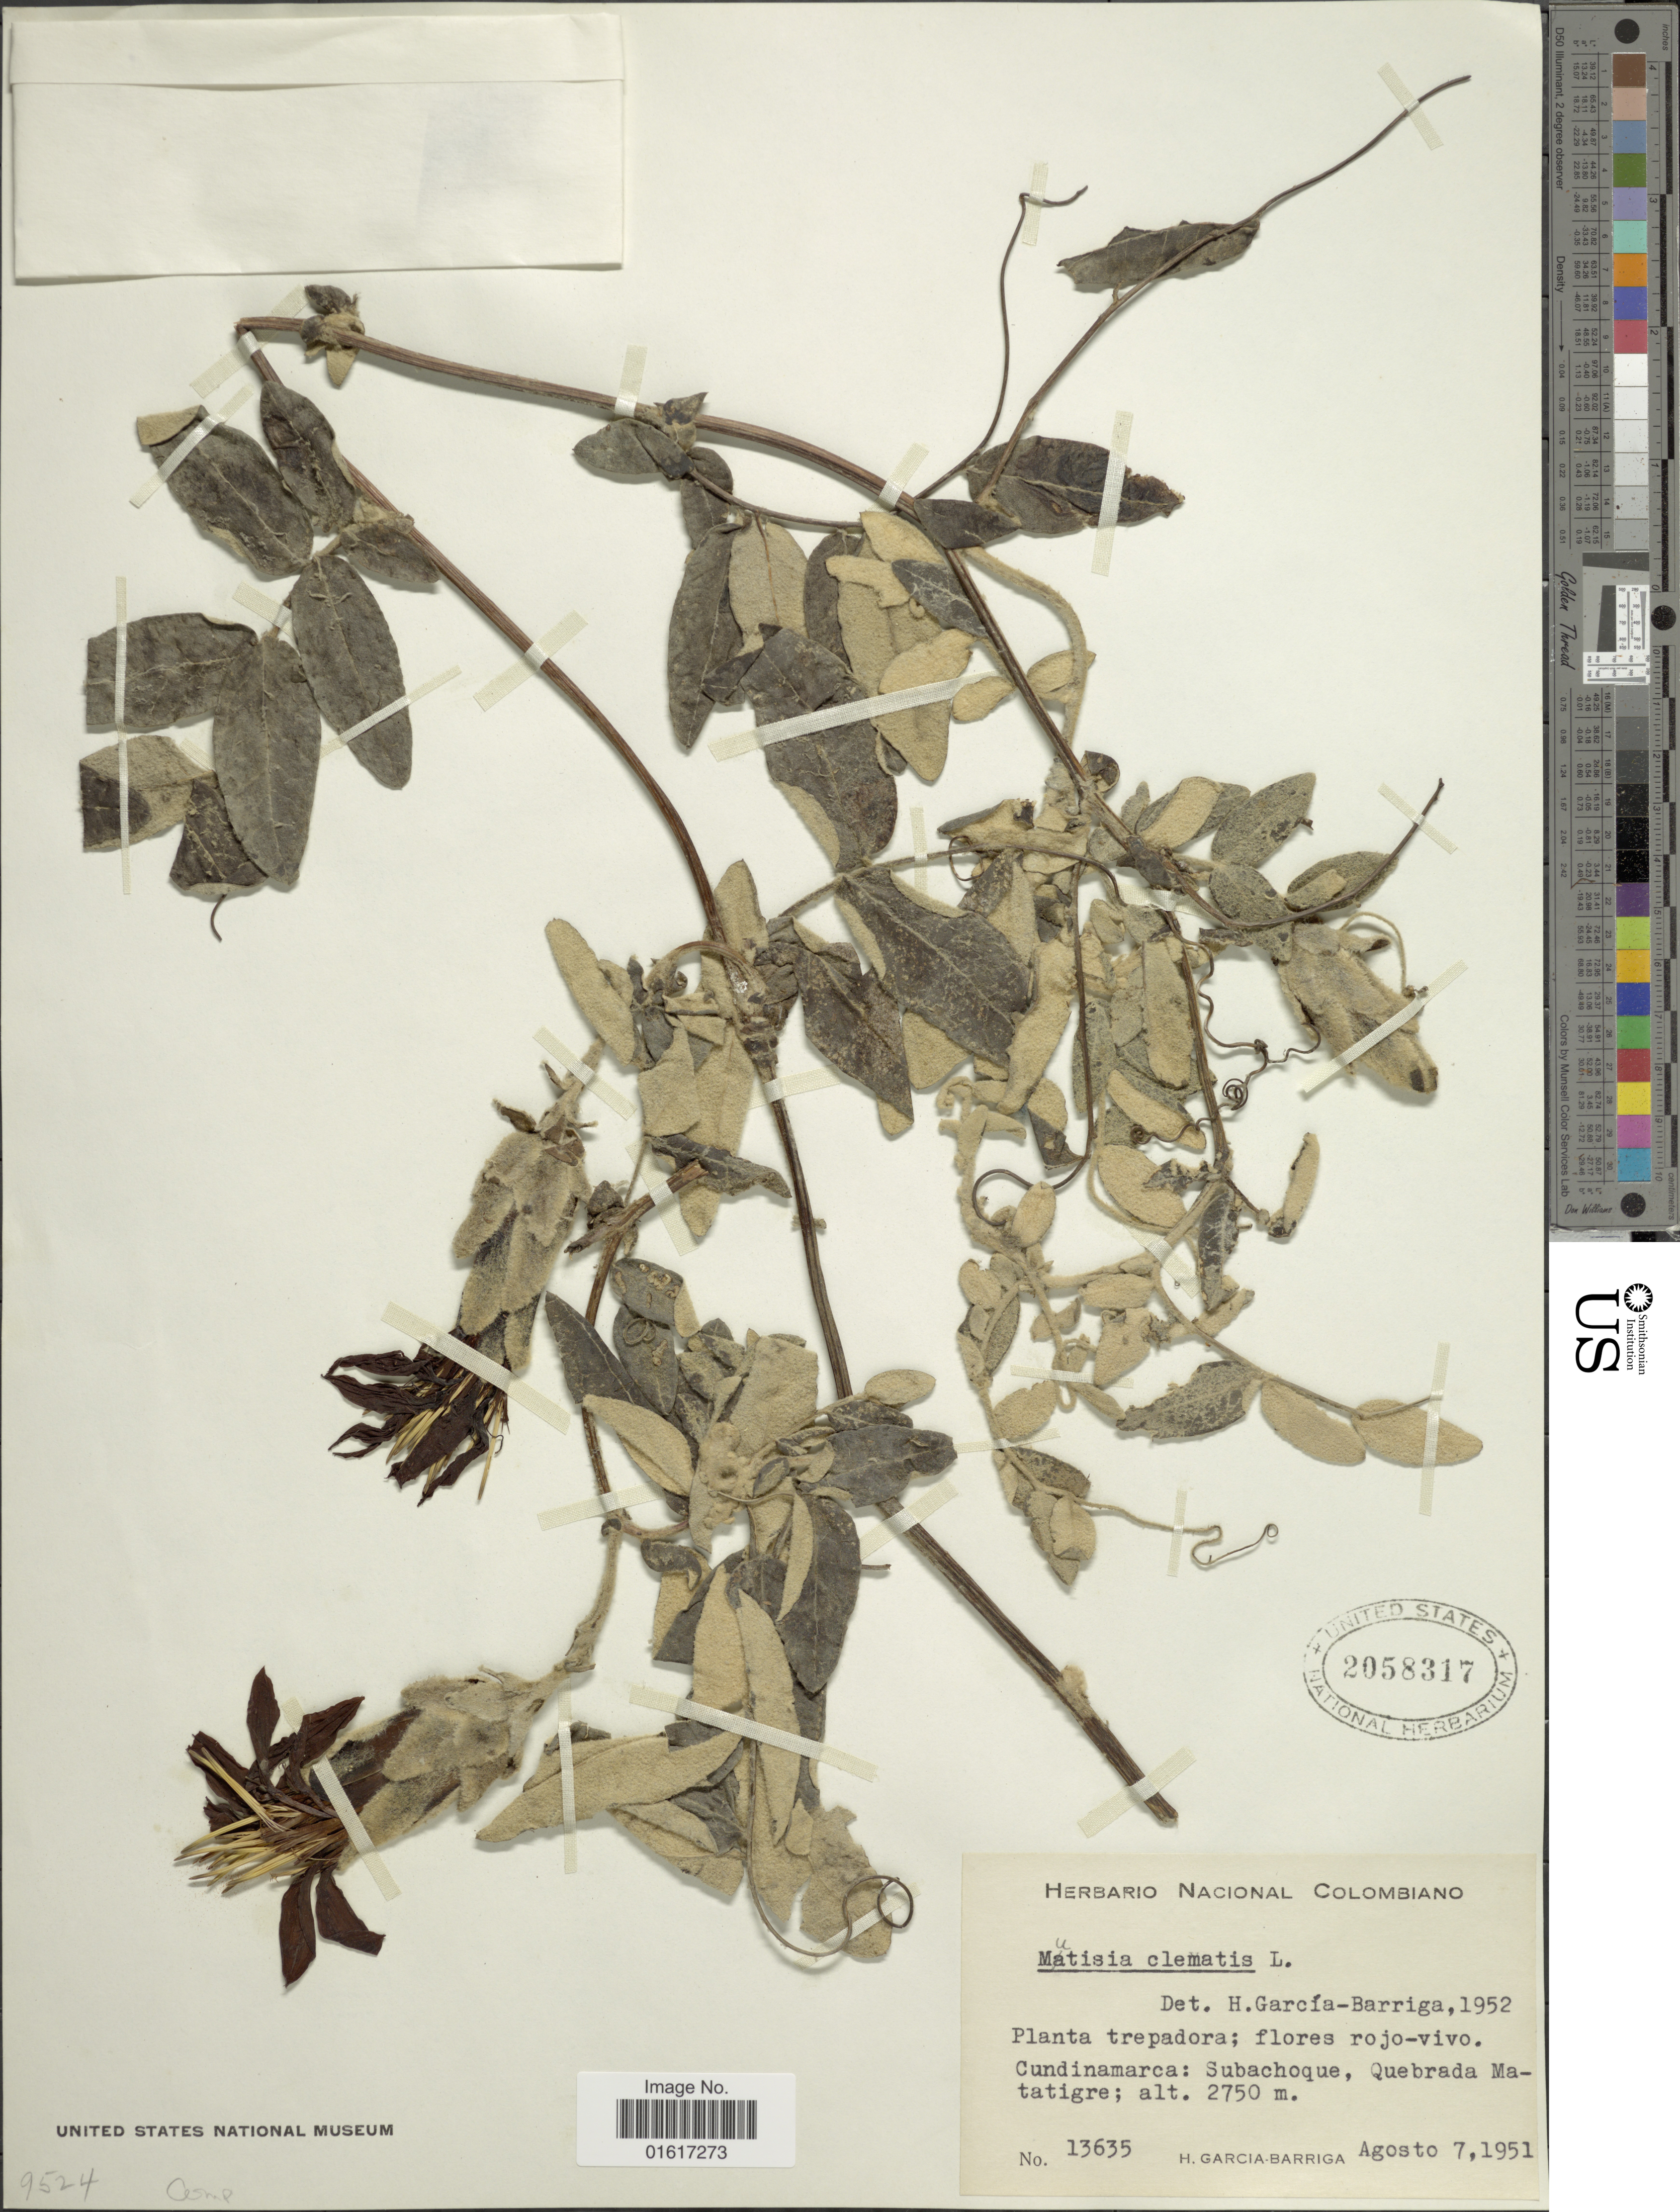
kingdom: Plantae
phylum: Tracheophyta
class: Magnoliopsida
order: Asterales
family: Asteraceae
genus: Mutisia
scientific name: Mutisia clematis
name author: L. f.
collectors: H. García Barriga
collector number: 13635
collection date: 1951-08-07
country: Colombia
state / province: Cundinamarca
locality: Subachoque, Quebrada Matatigre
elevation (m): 2750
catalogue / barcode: US 2058317